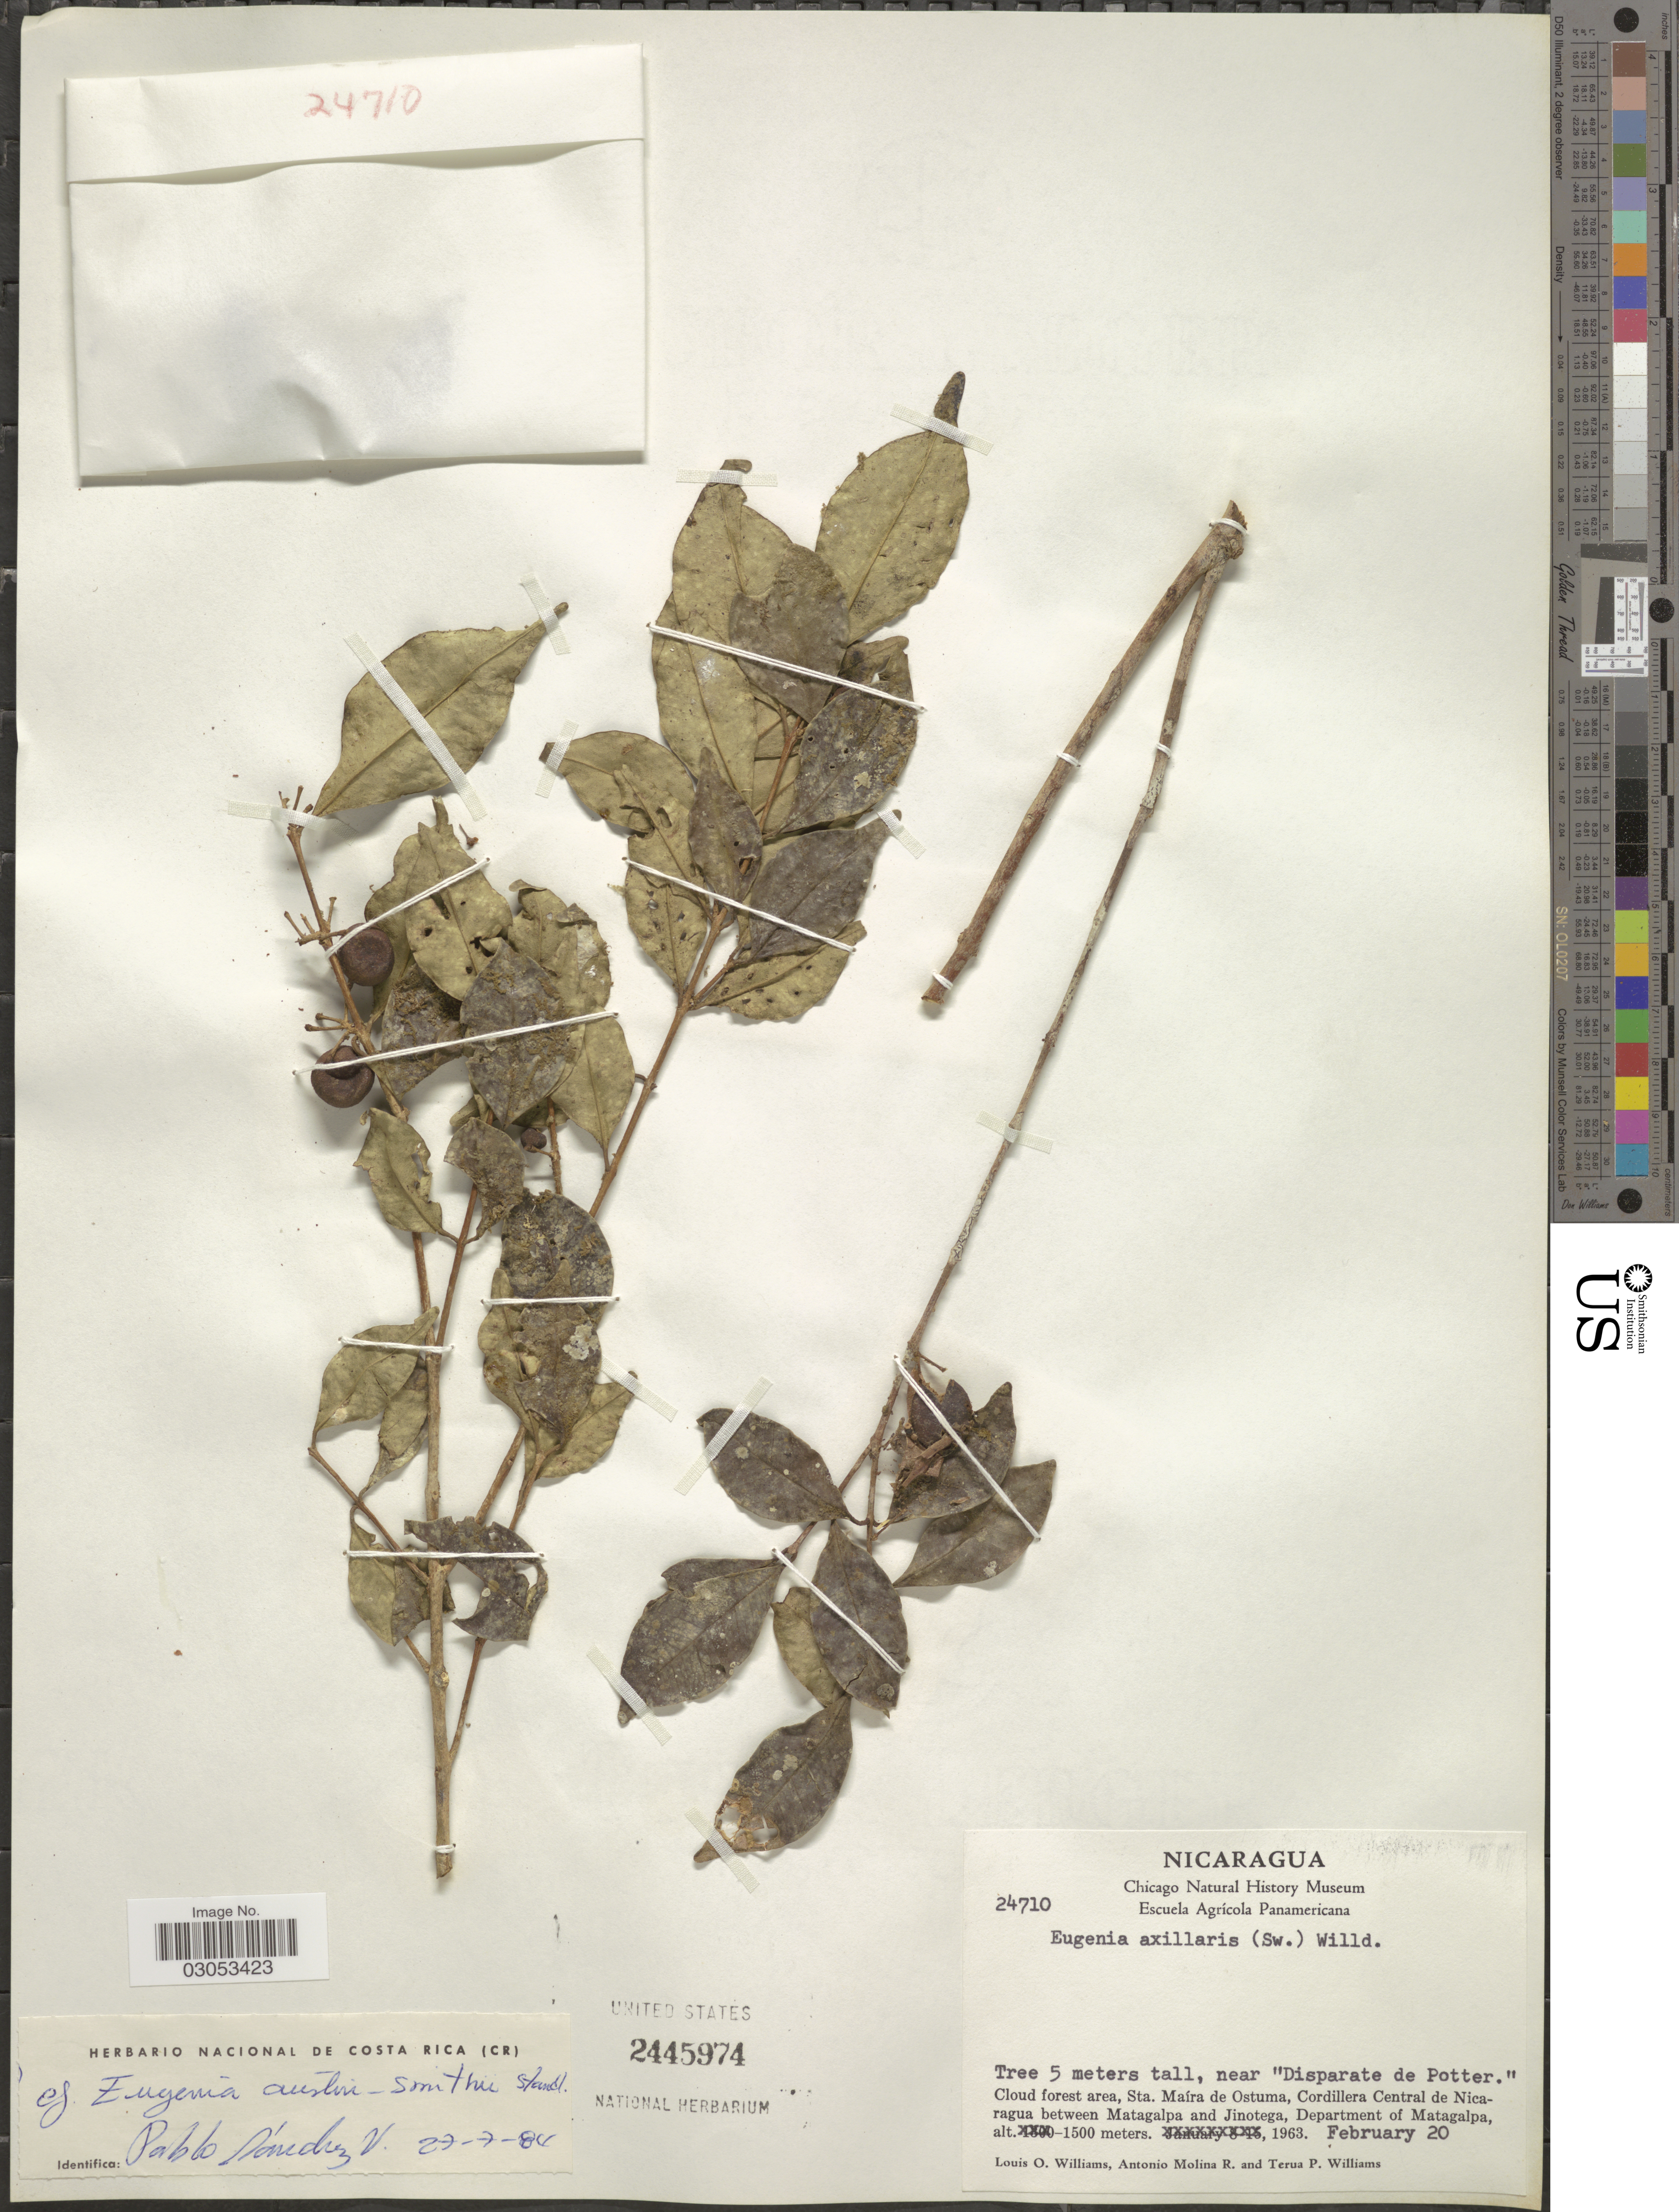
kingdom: Plantae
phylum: Tracheophyta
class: Magnoliopsida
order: Myrtales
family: Myrtaceae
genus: Eugenia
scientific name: Eugenia austin-smithii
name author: Standl.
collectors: L. O. Williams, A. Molina R. & T. Williams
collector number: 24710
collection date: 1963-02-20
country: Nicaragua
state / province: Matagalpa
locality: Cloud forest area, Sta. Maíra de Ostuma, Cordillera Central de Nicaragua between Matagalpa and Jinotega, Department of Matagalpa.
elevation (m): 1500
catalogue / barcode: US 2445974